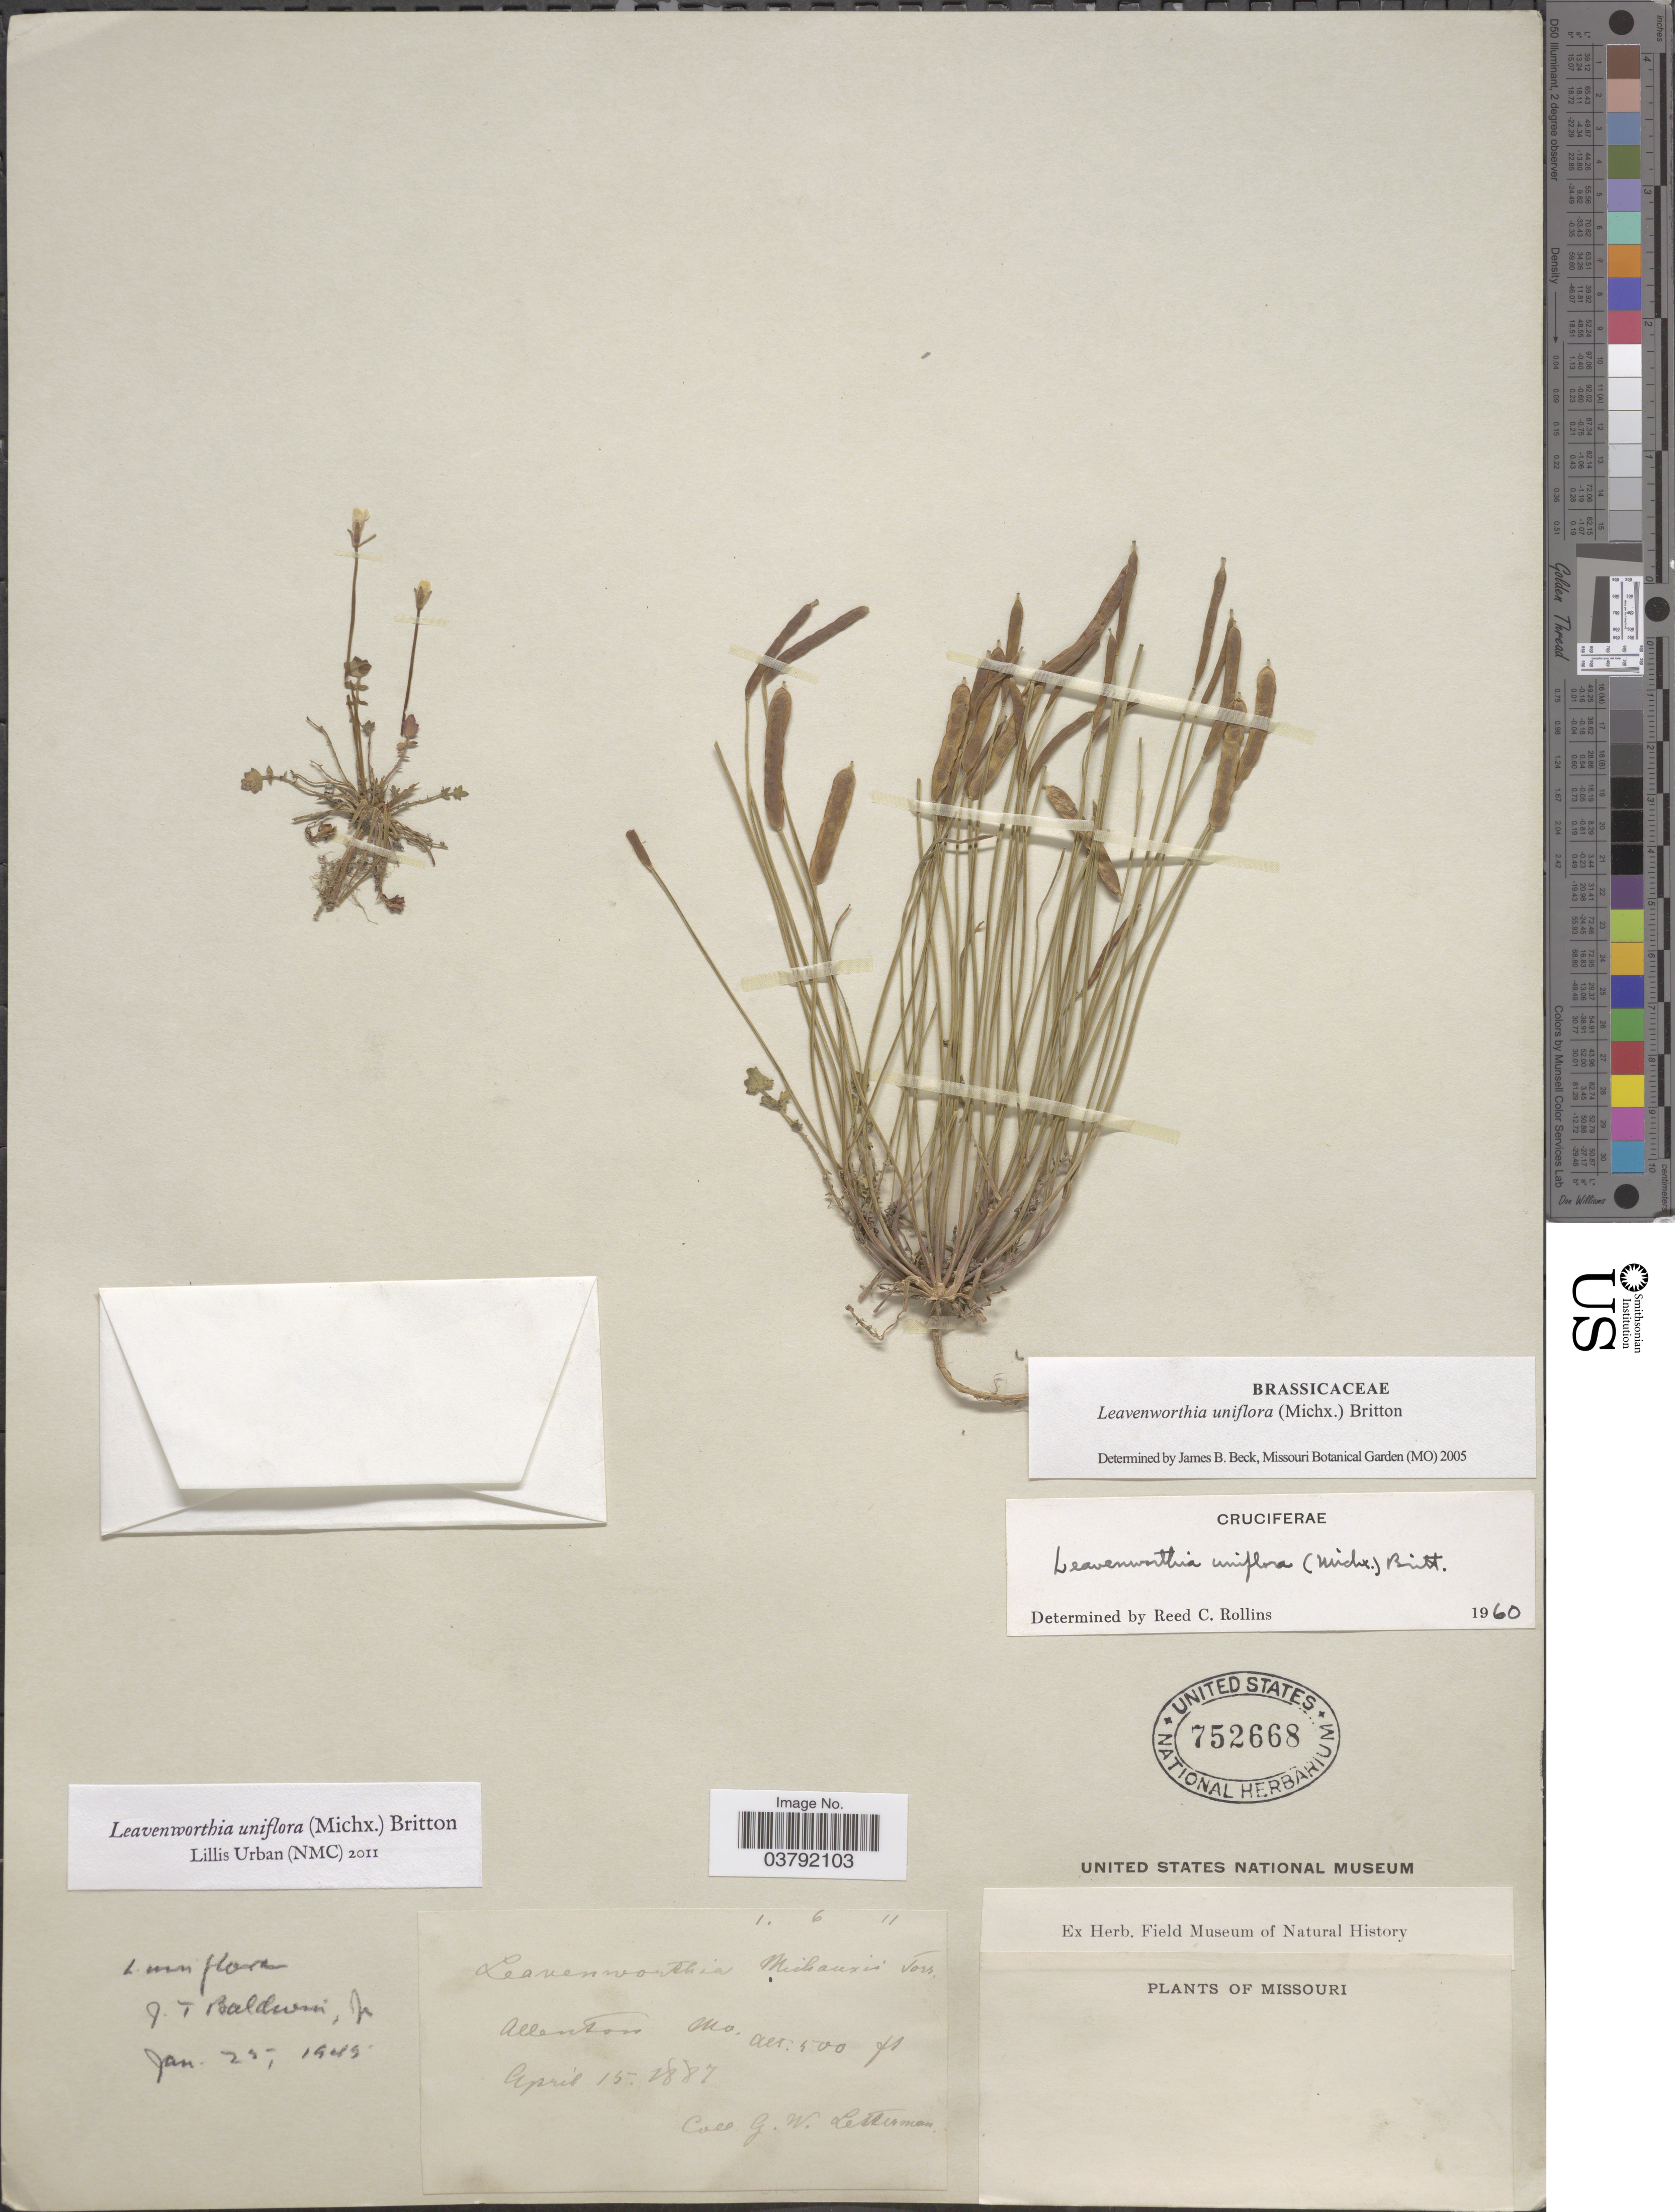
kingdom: Plantae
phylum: Tracheophyta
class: Magnoliopsida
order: Brassicales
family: Brassicaceae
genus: Leavenworthia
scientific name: Leavenworthia uniflora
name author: (Michx.) Britton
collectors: G. W. Letterman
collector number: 1611?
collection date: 1887-04-15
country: United States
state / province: Missouri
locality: Allenton.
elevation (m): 152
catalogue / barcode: US 752668